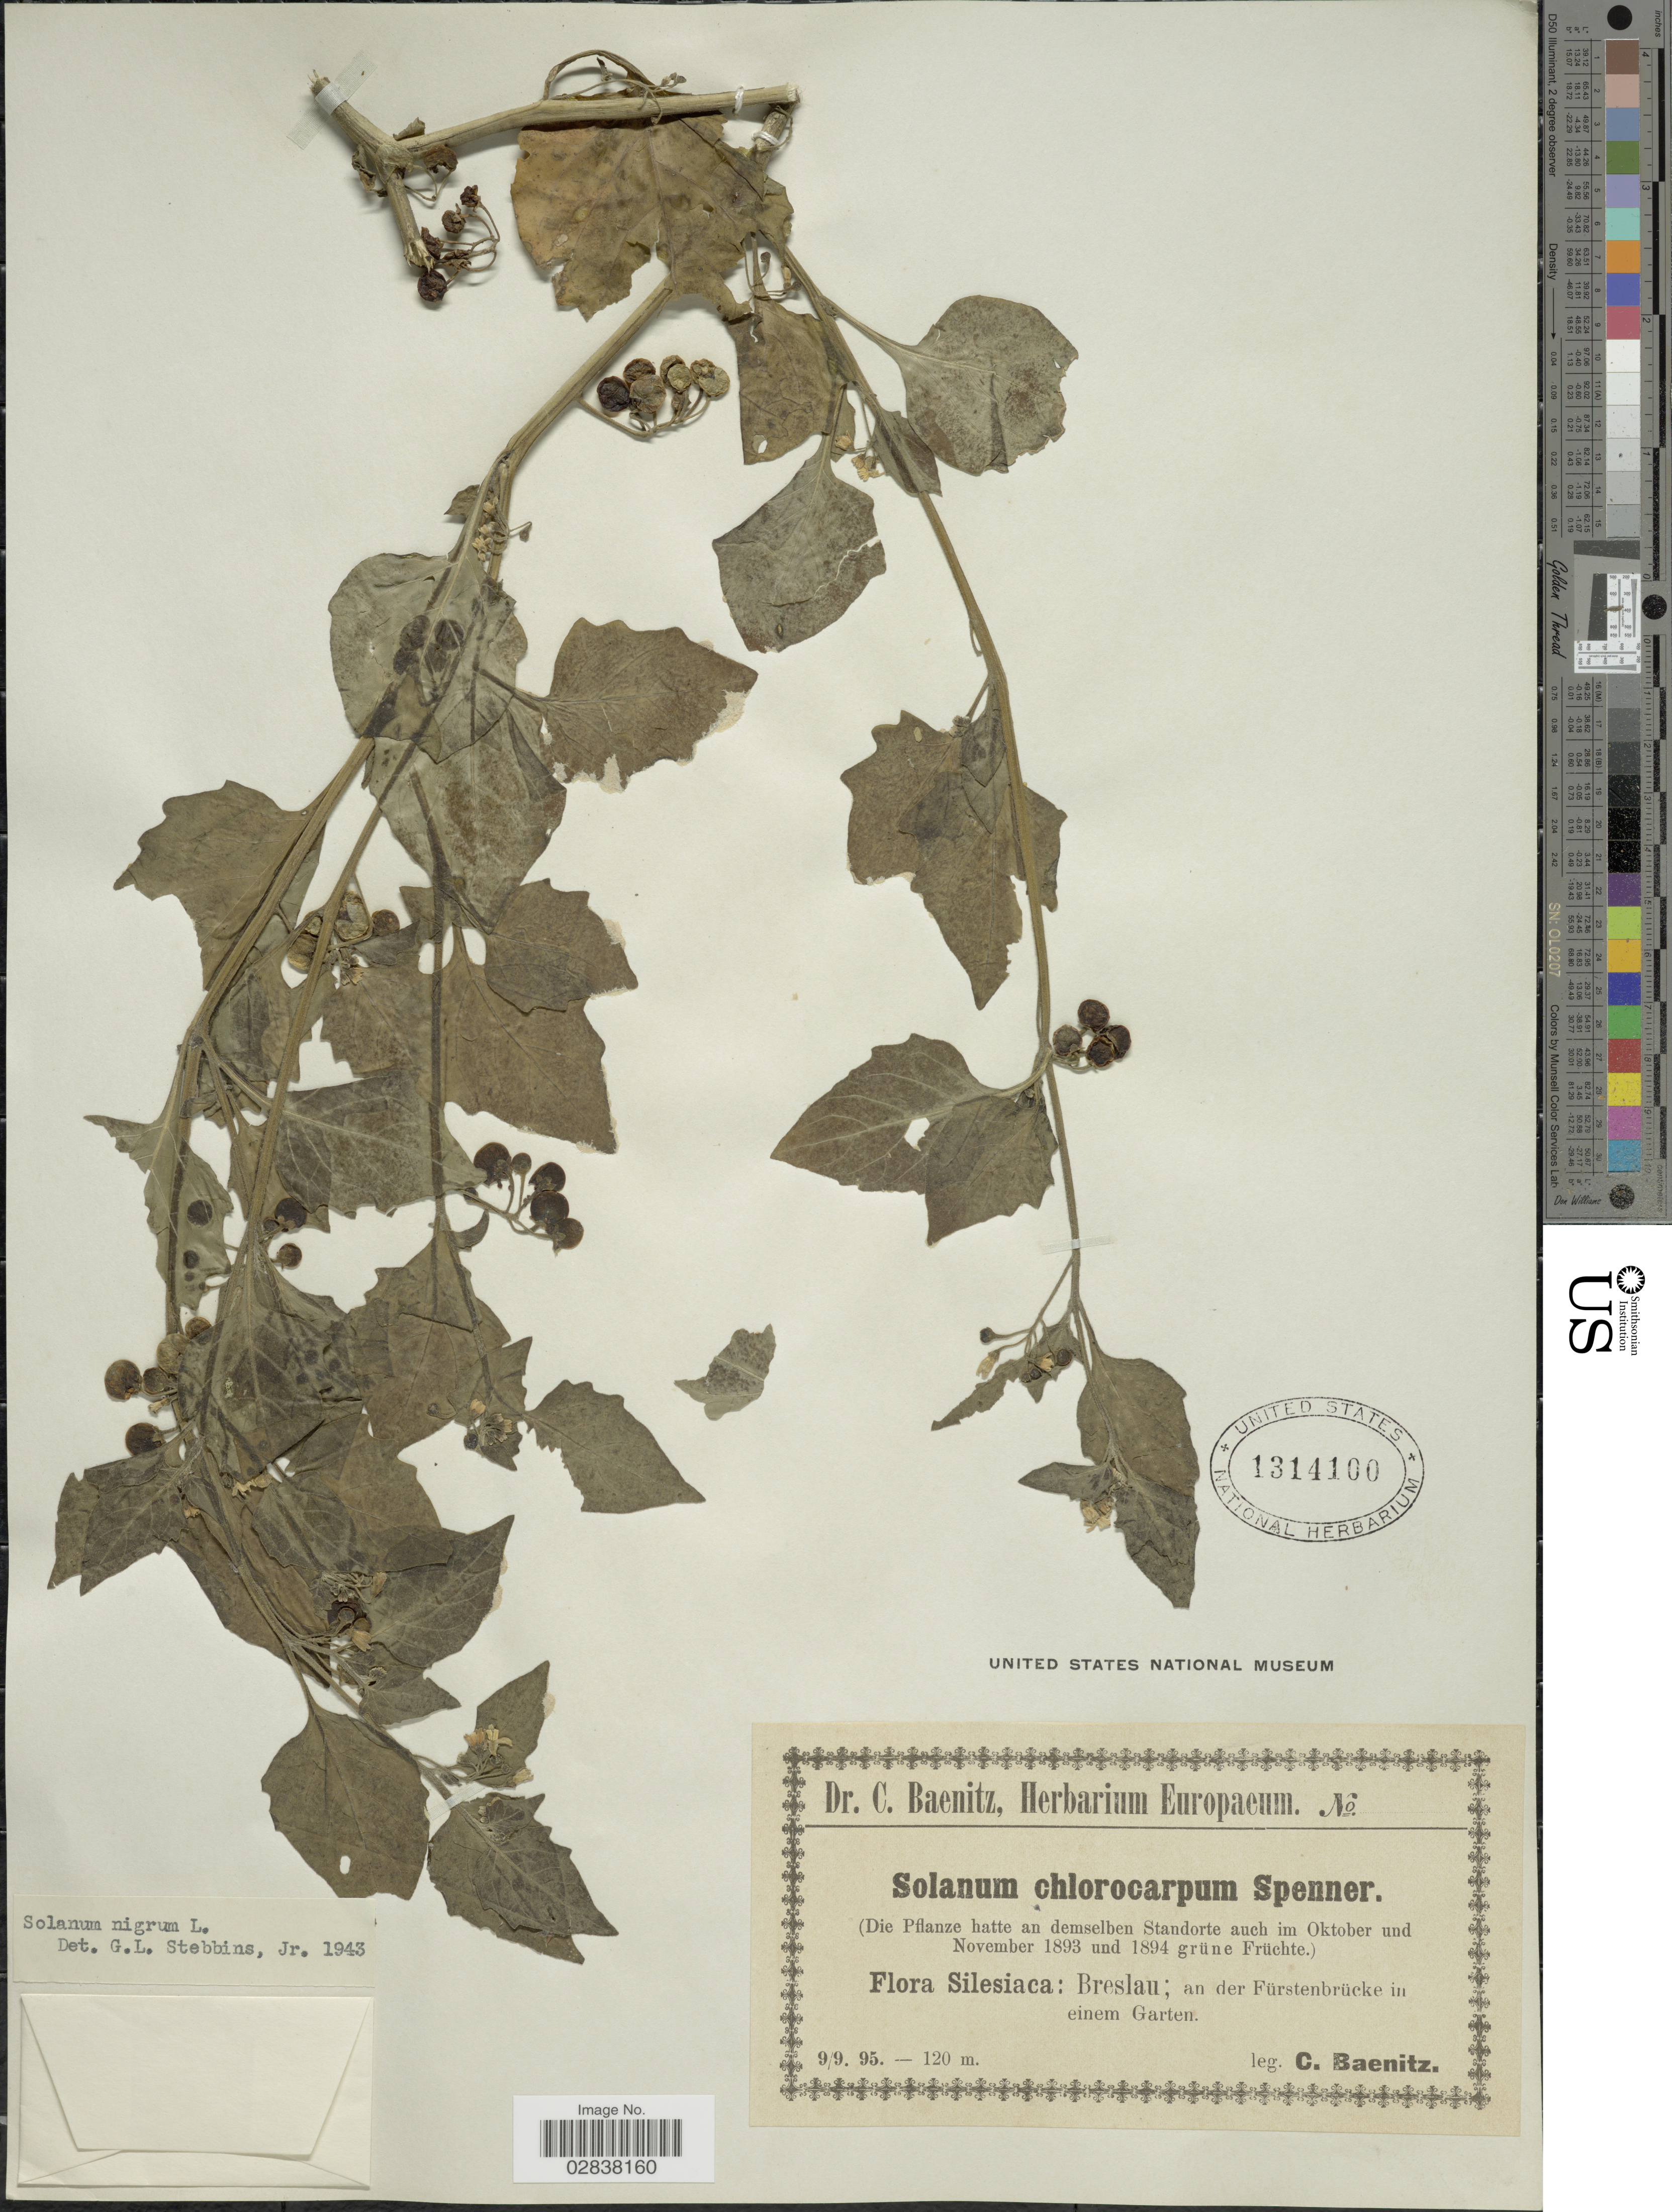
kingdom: Plantae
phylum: Tracheophyta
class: Magnoliopsida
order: Solanales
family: Solanaceae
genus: Solanum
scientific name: Solanum nigrum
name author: L.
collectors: C. G. Baenitz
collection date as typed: Transcribed d/m/y: 9/9/95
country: Poland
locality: Silesiaca, Breslau, an der Fürstenbrücke in einem Garten.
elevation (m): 120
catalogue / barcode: US 1314100